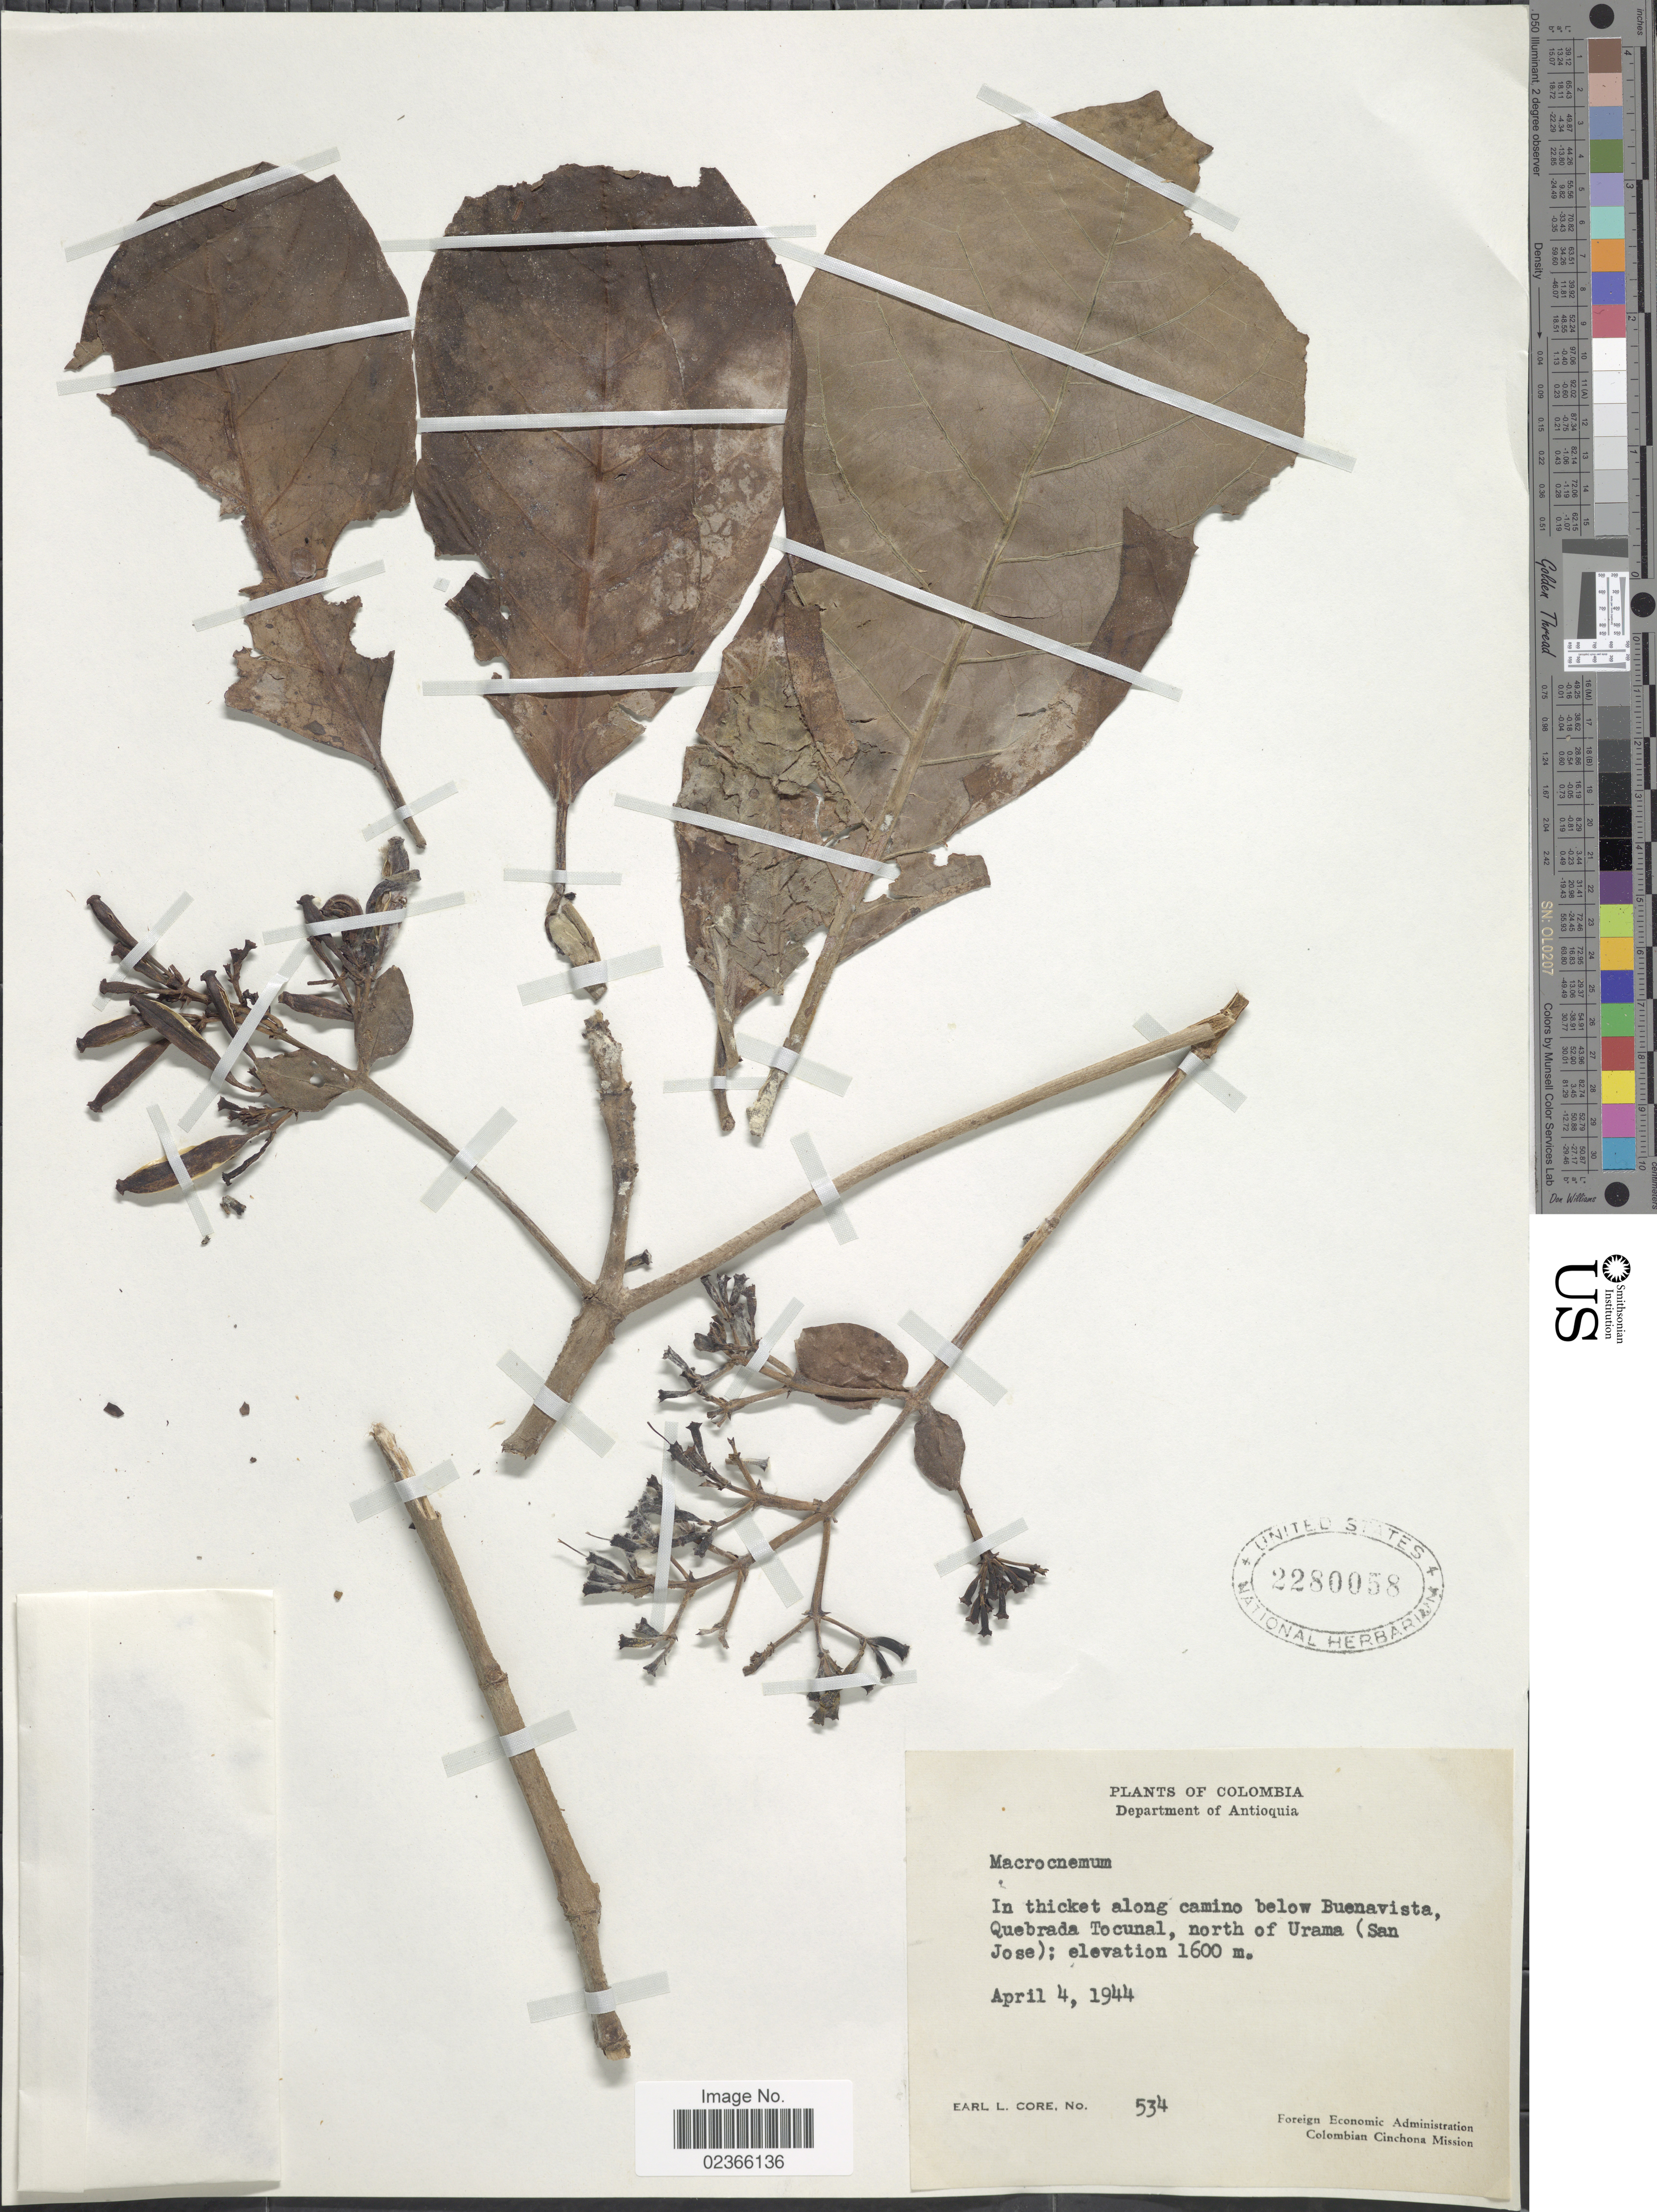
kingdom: Plantae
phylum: Tracheophyta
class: Magnoliopsida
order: Gentianales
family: Rubiaceae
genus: Macrocnemum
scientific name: Macrocnemum sp.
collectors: E. L. Core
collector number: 534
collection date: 1944-04-04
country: Colombia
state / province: Antioquia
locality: Department of Antioquia. In thicket along camino below Buenavista Quebrada Tocunal, north of Urama (San Jose).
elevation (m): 1600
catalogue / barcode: US 2280058